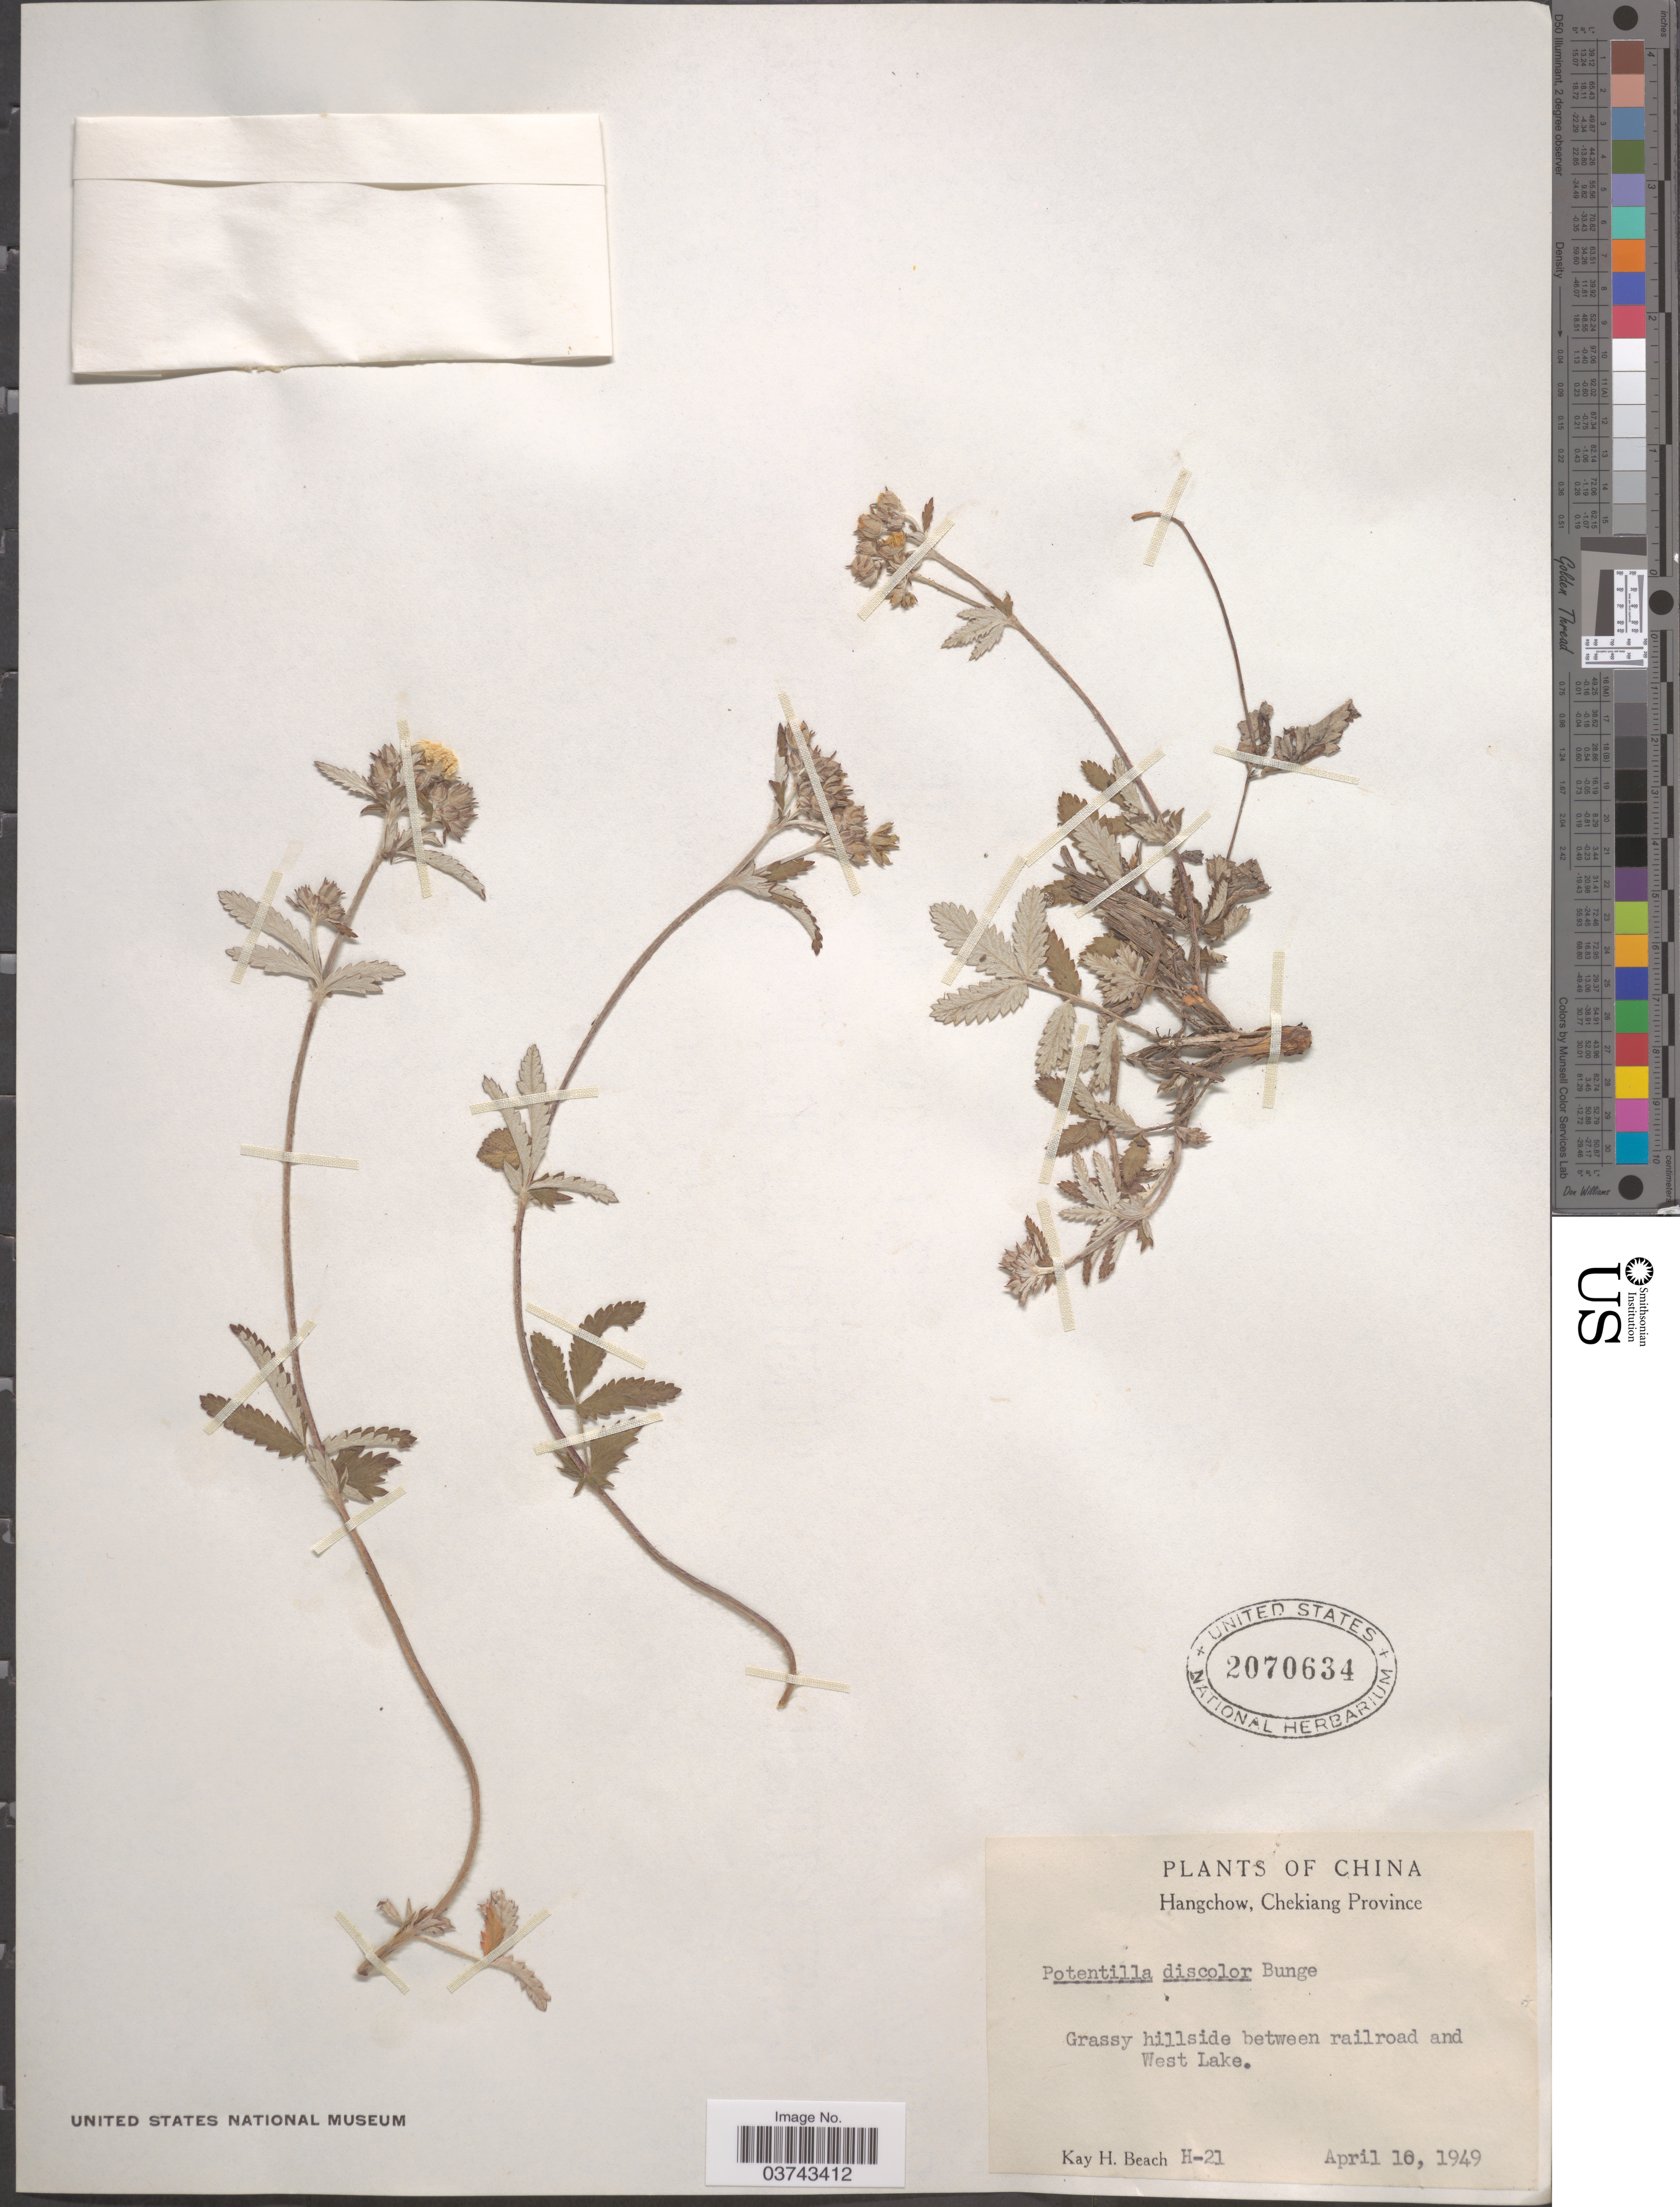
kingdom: Plantae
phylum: Tracheophyta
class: Magnoliopsida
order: Rosales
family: Rosaceae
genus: Potentilla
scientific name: Potentilla discolor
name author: Bunge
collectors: K. H. Beach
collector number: H-21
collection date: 1949-04-10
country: China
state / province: Zhejiang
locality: Hangchow, Chekiang Province. Grassy hillside between railroad and West Lake.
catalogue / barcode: US 2070634